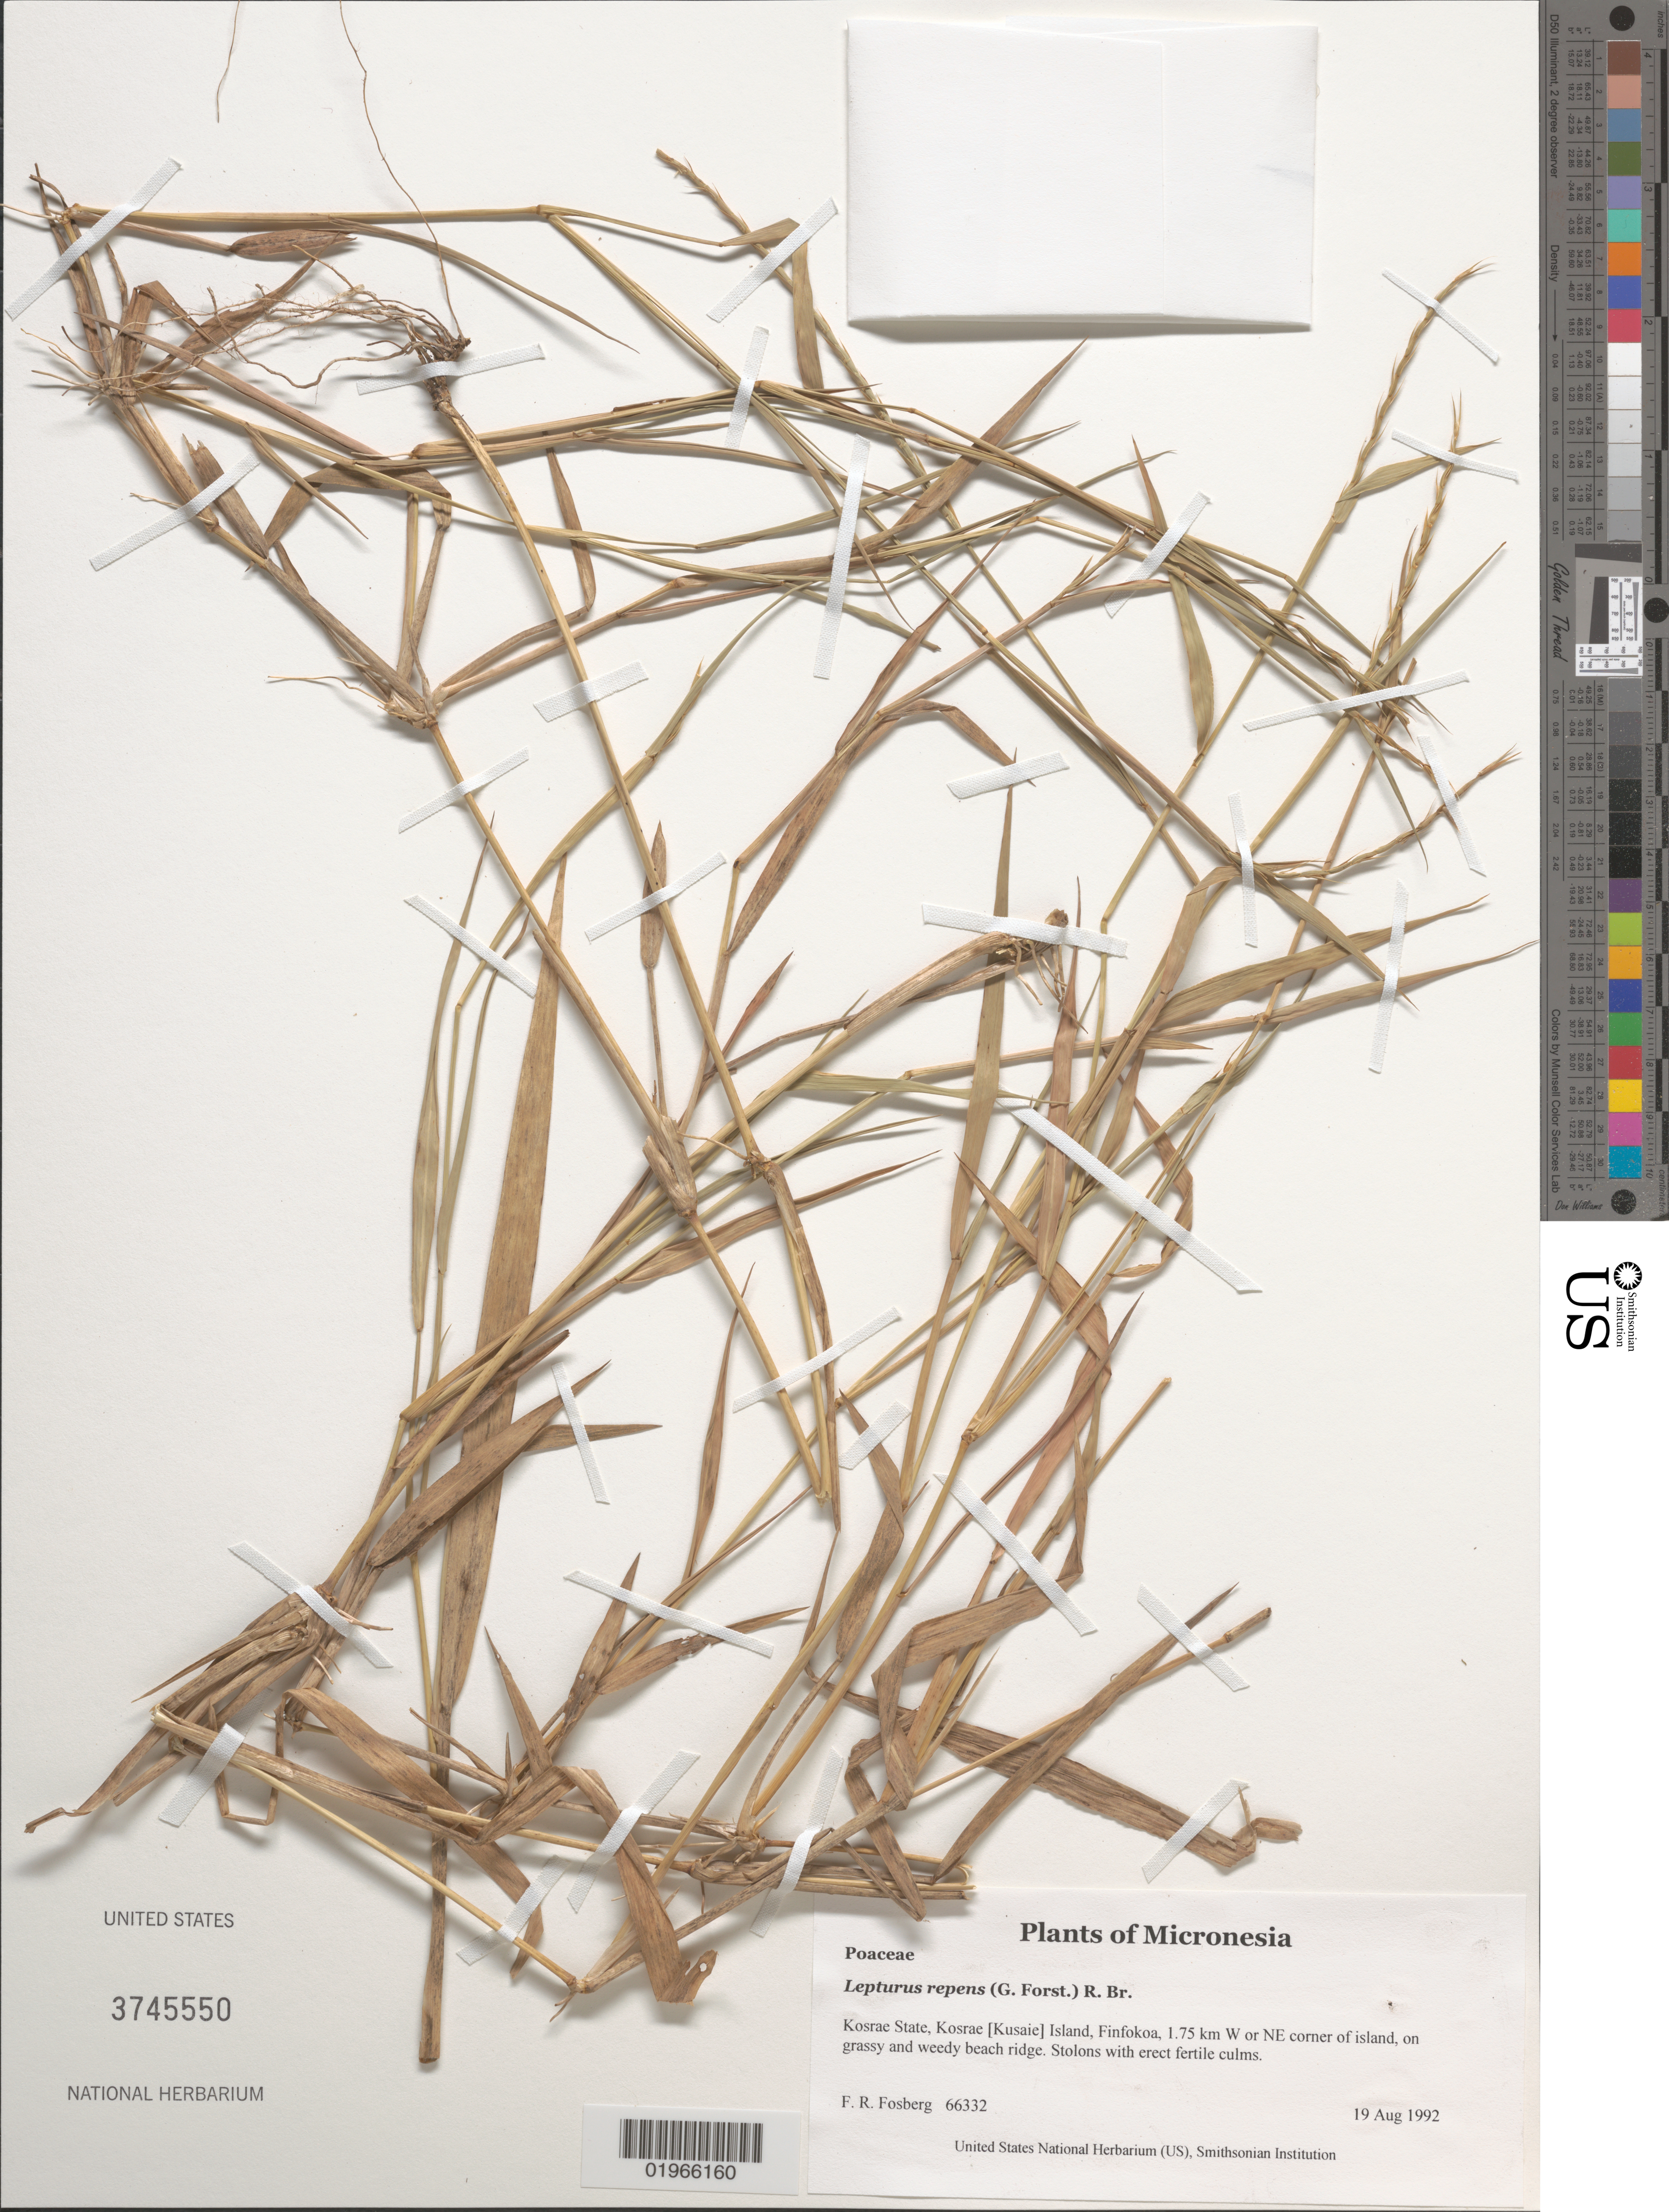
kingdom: Plantae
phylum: Tracheophyta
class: Liliopsida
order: Poales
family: Poaceae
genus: Lepturus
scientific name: Lepturus repens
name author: (G. Forst.) R. Br.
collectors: F. R. Fosberg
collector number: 66332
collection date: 1992-08-19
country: Micronesia, Federated States of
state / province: Kosrae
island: Kosrae [Kusaie]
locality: Finfokoa, 1.75 km W or NE corner of island, beach ridge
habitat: grassy and weedy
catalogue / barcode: US 3745550